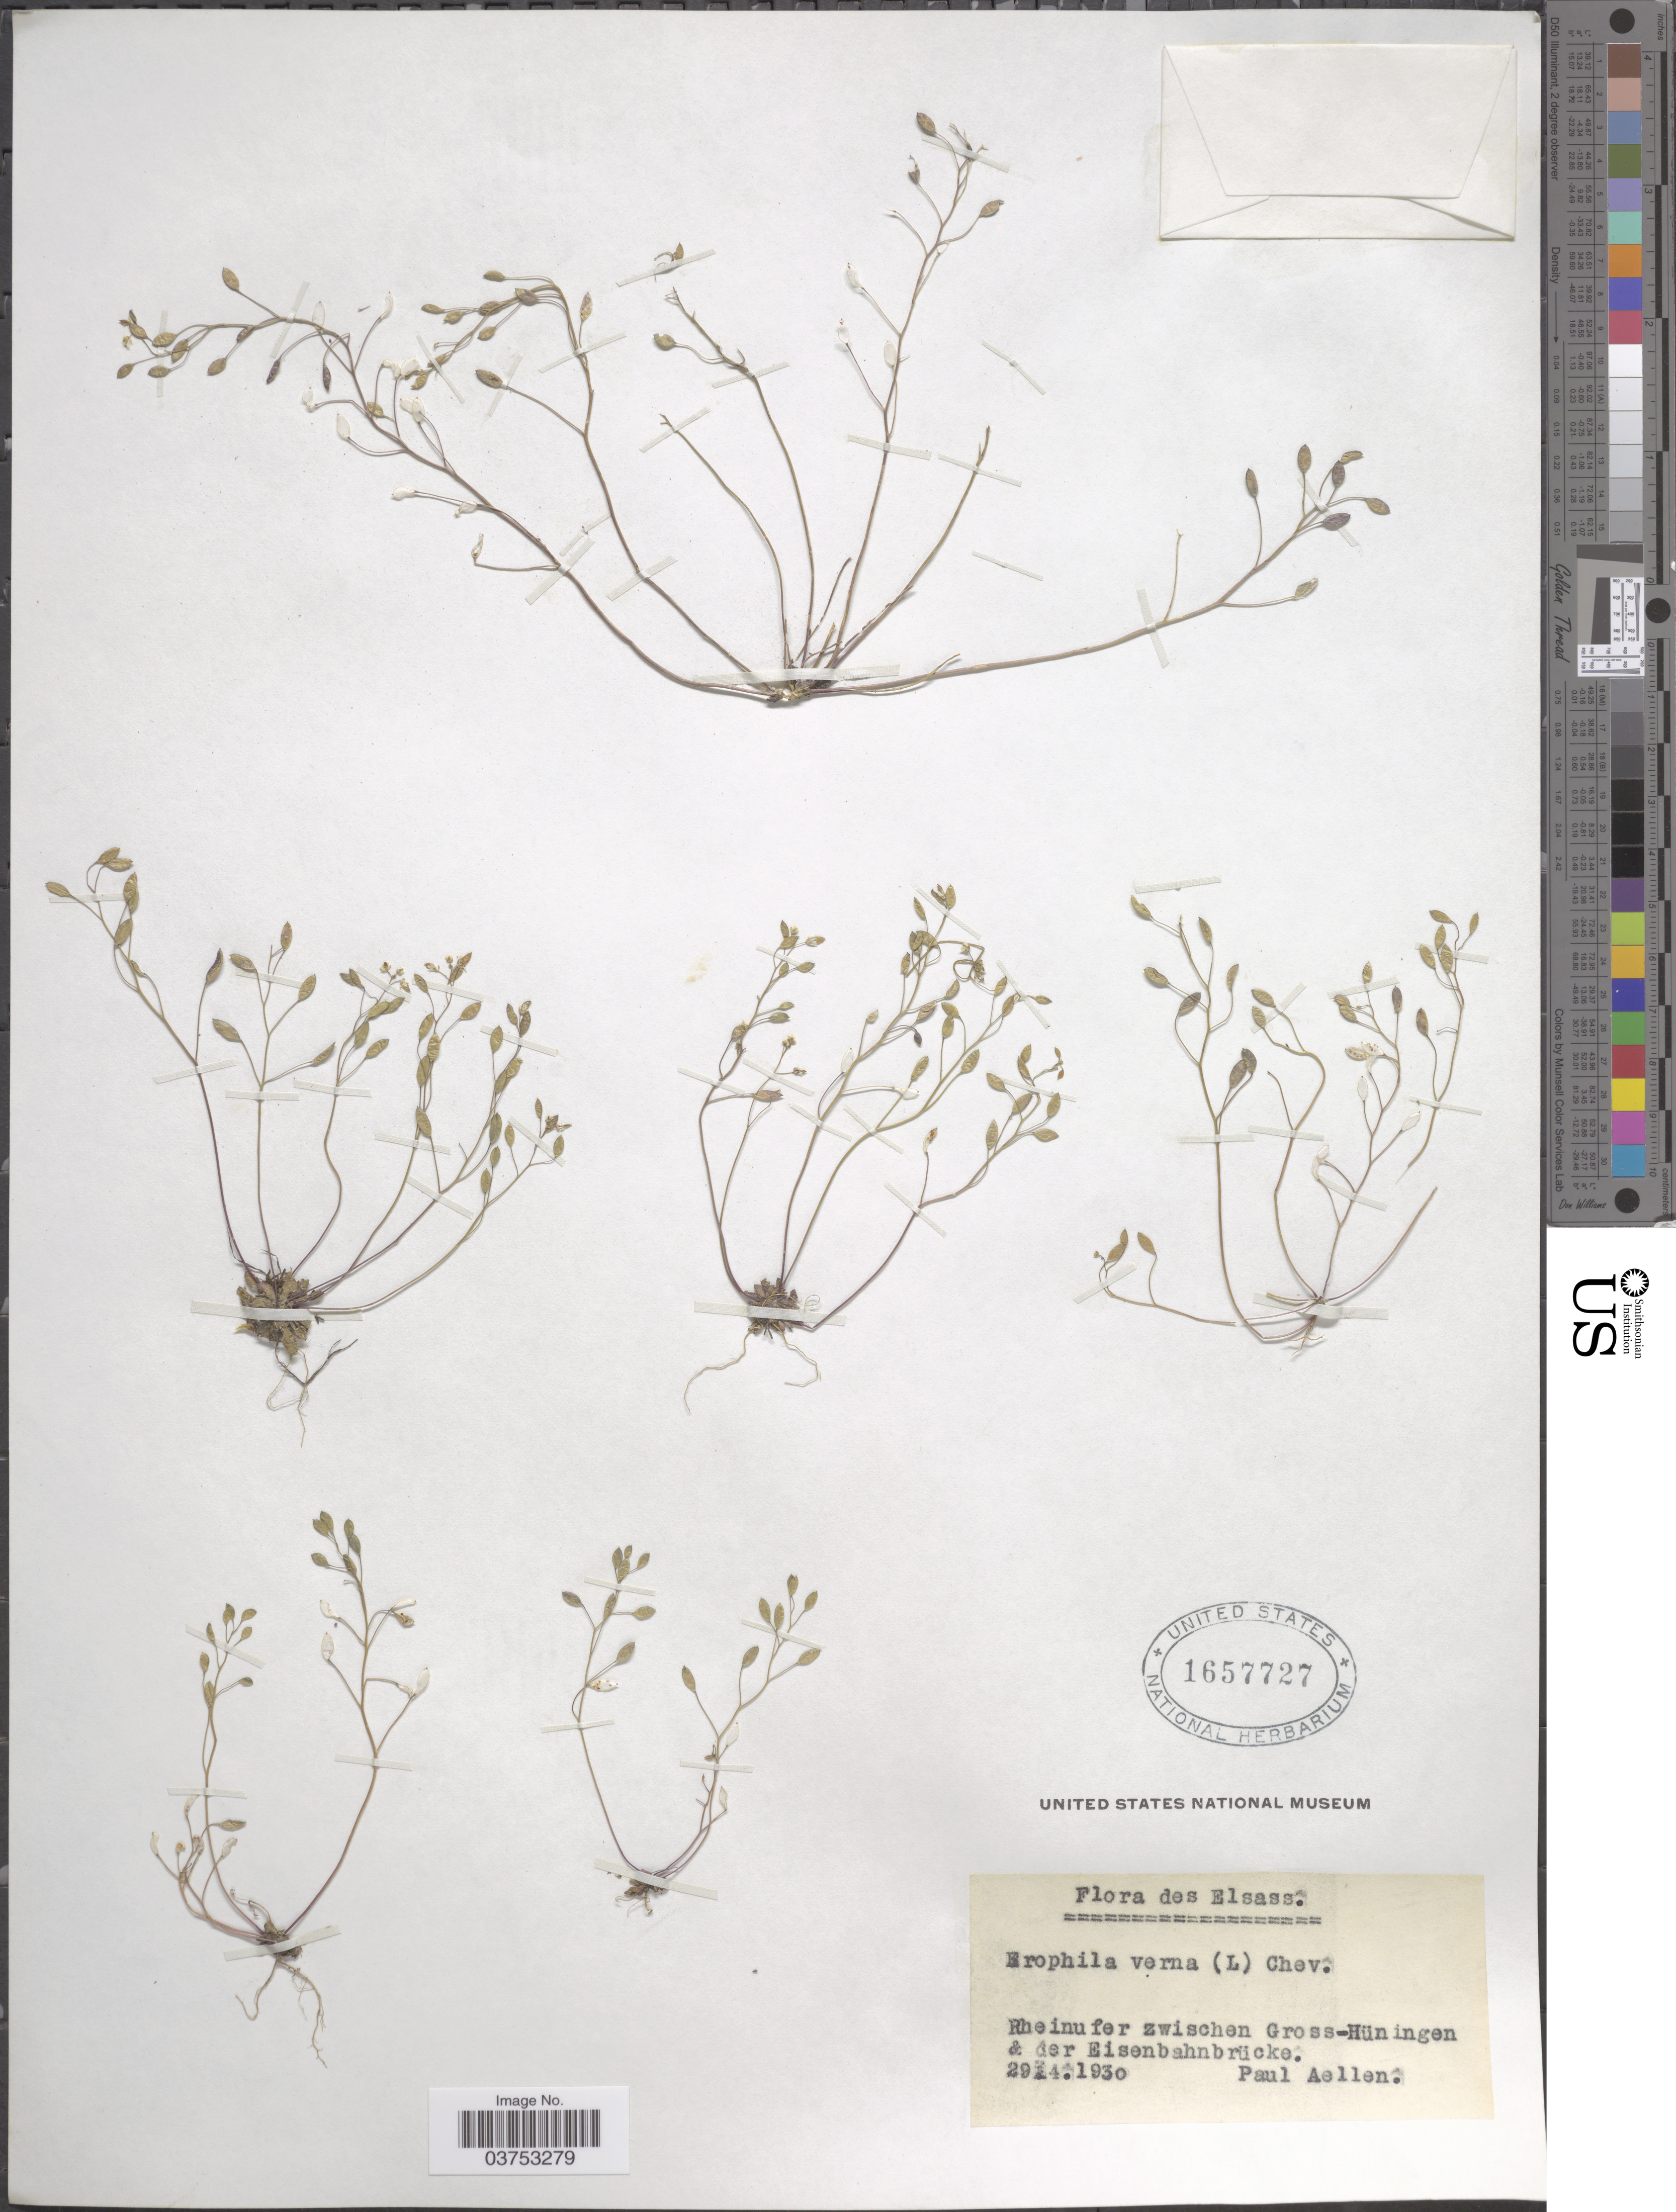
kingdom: Plantae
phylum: Tracheophyta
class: Magnoliopsida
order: Brassicales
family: Brassicaceae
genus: Draba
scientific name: Draba verna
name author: L.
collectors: P. Aellen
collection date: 1930-04-29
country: France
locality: Elsass. Rheinufer zwischen Gross-Hüningen & der Eisenbahnbrücke.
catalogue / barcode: US 1657727